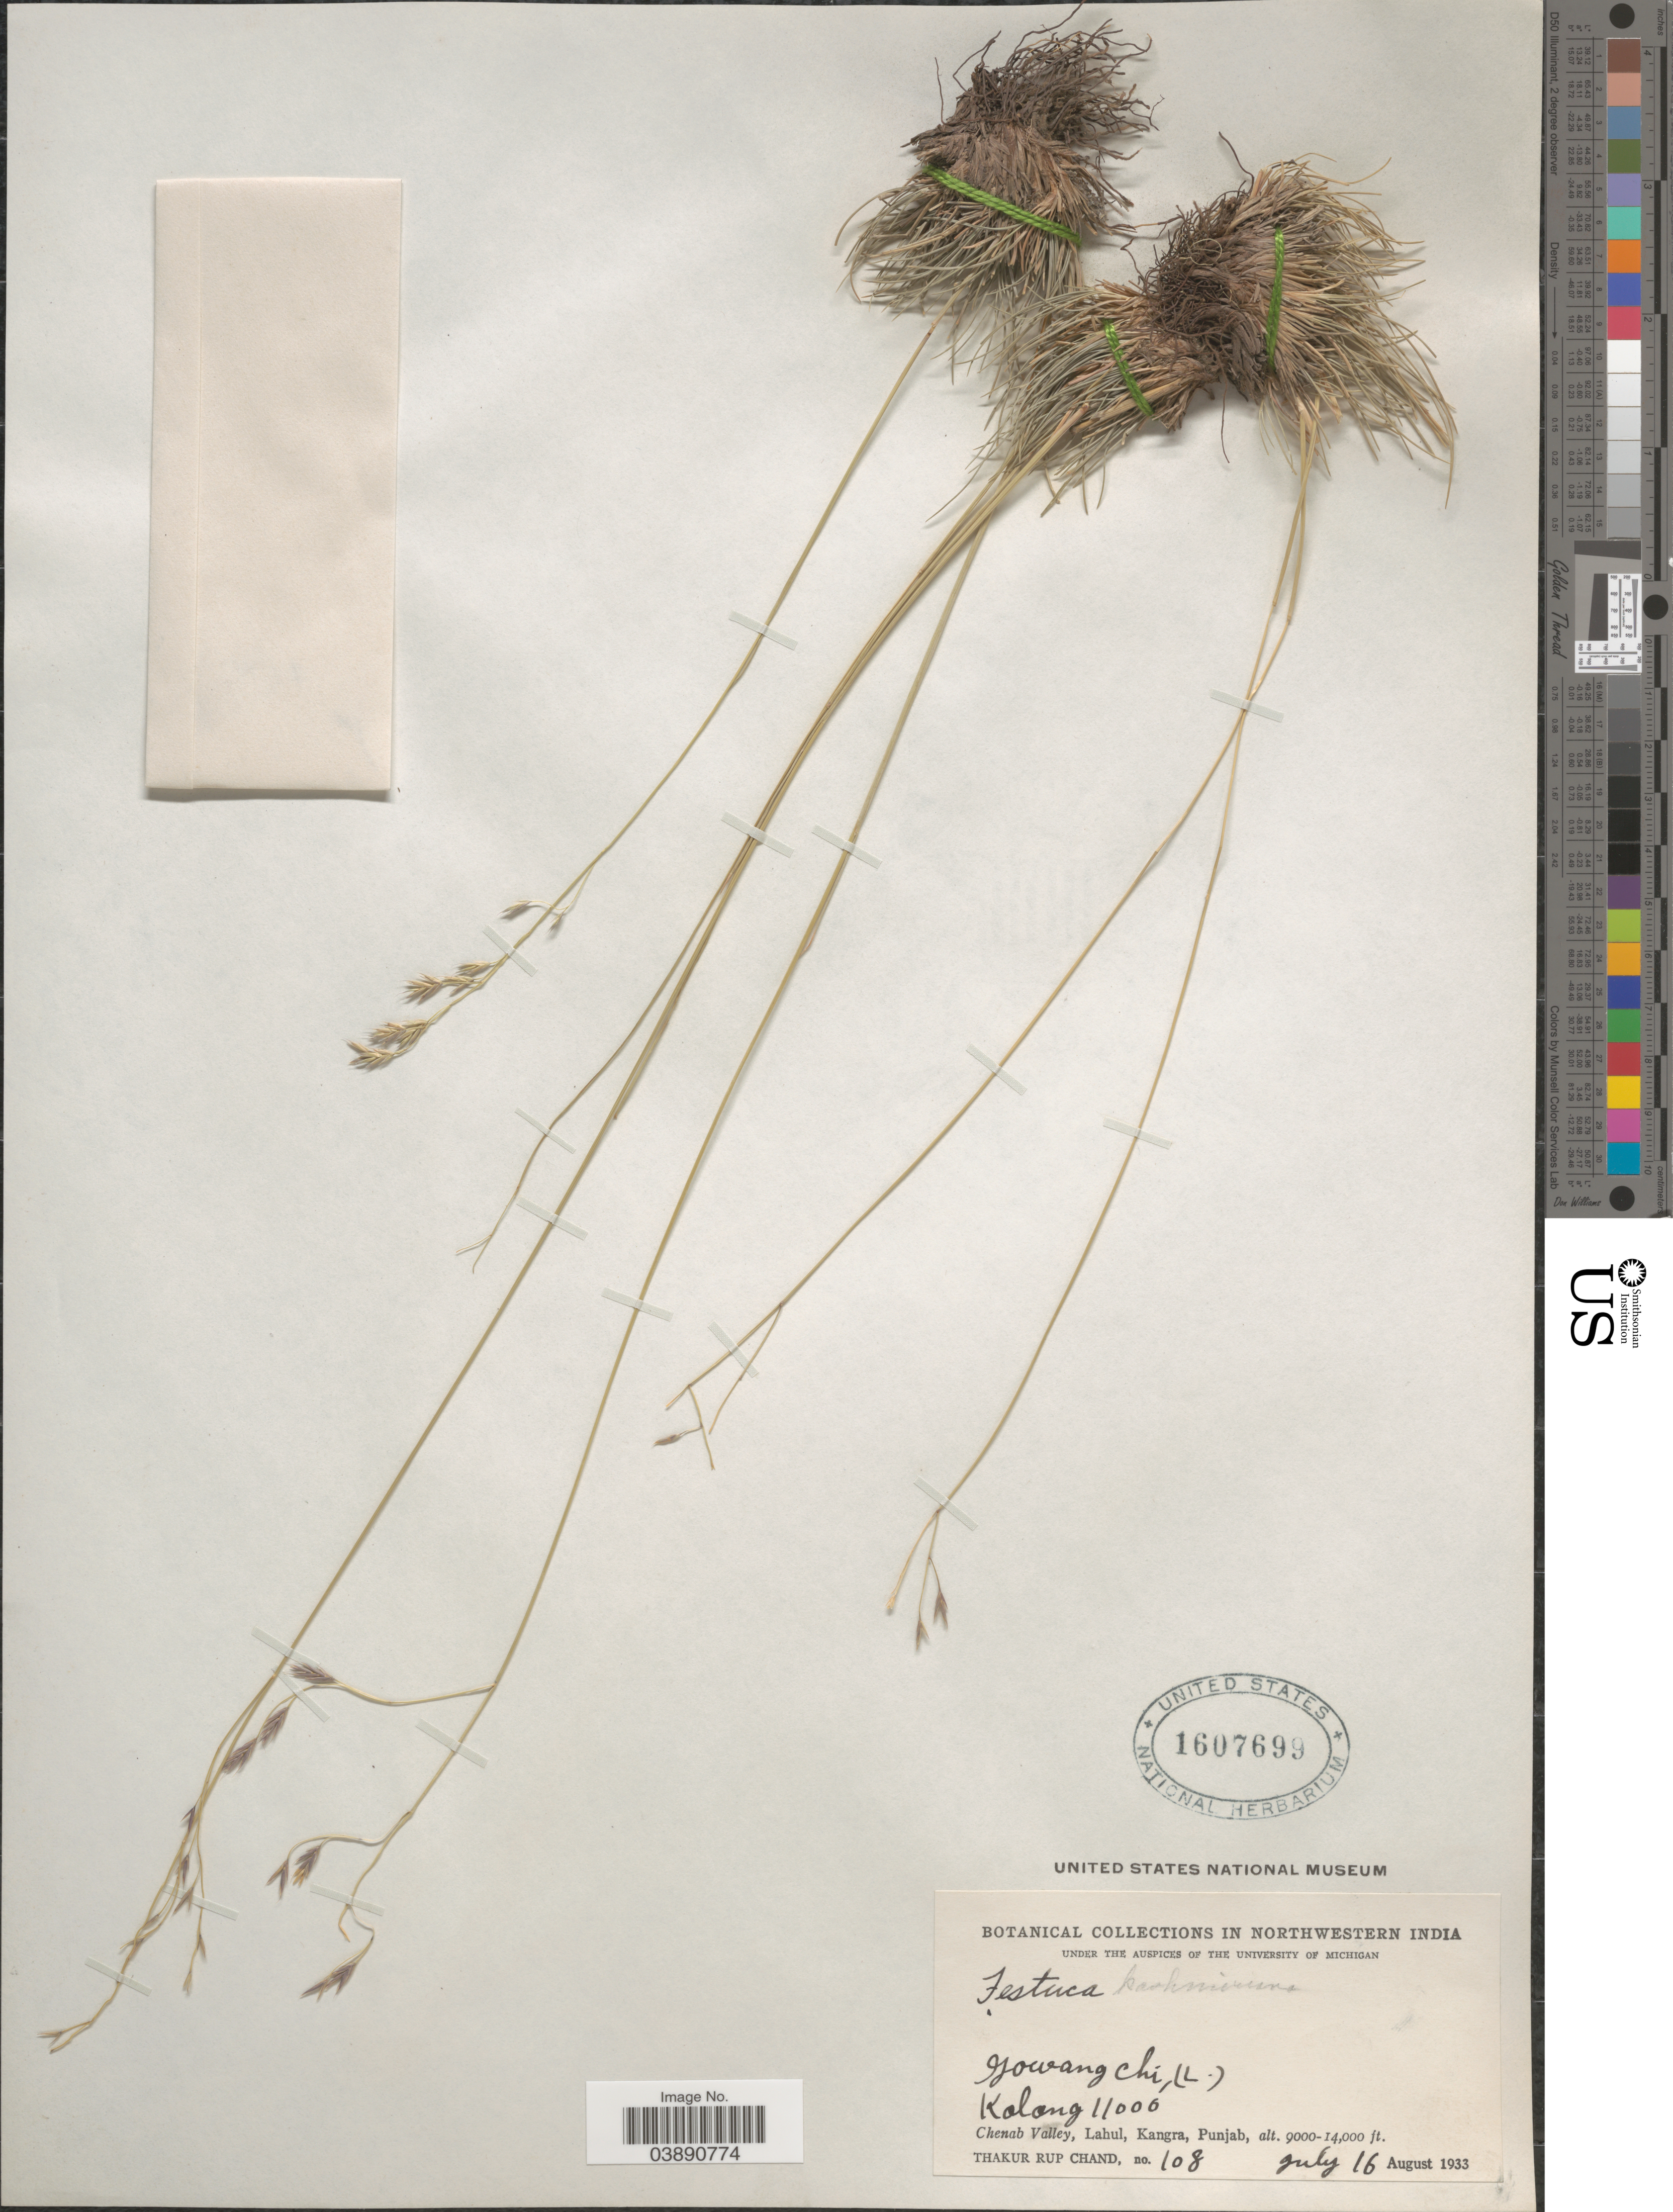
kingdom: Plantae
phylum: Tracheophyta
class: Liliopsida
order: Poales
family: Poaceae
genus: Festuca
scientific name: Festuca kashmiriana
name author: Stapf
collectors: T. R. Chand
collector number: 108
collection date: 1933-07-16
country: India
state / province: Punjab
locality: Northwestern India. Jowang Chi, (L.) Kolong. Chenab Valley, Lahul, Kangra, Punjab.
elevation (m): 3353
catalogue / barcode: US 1607699